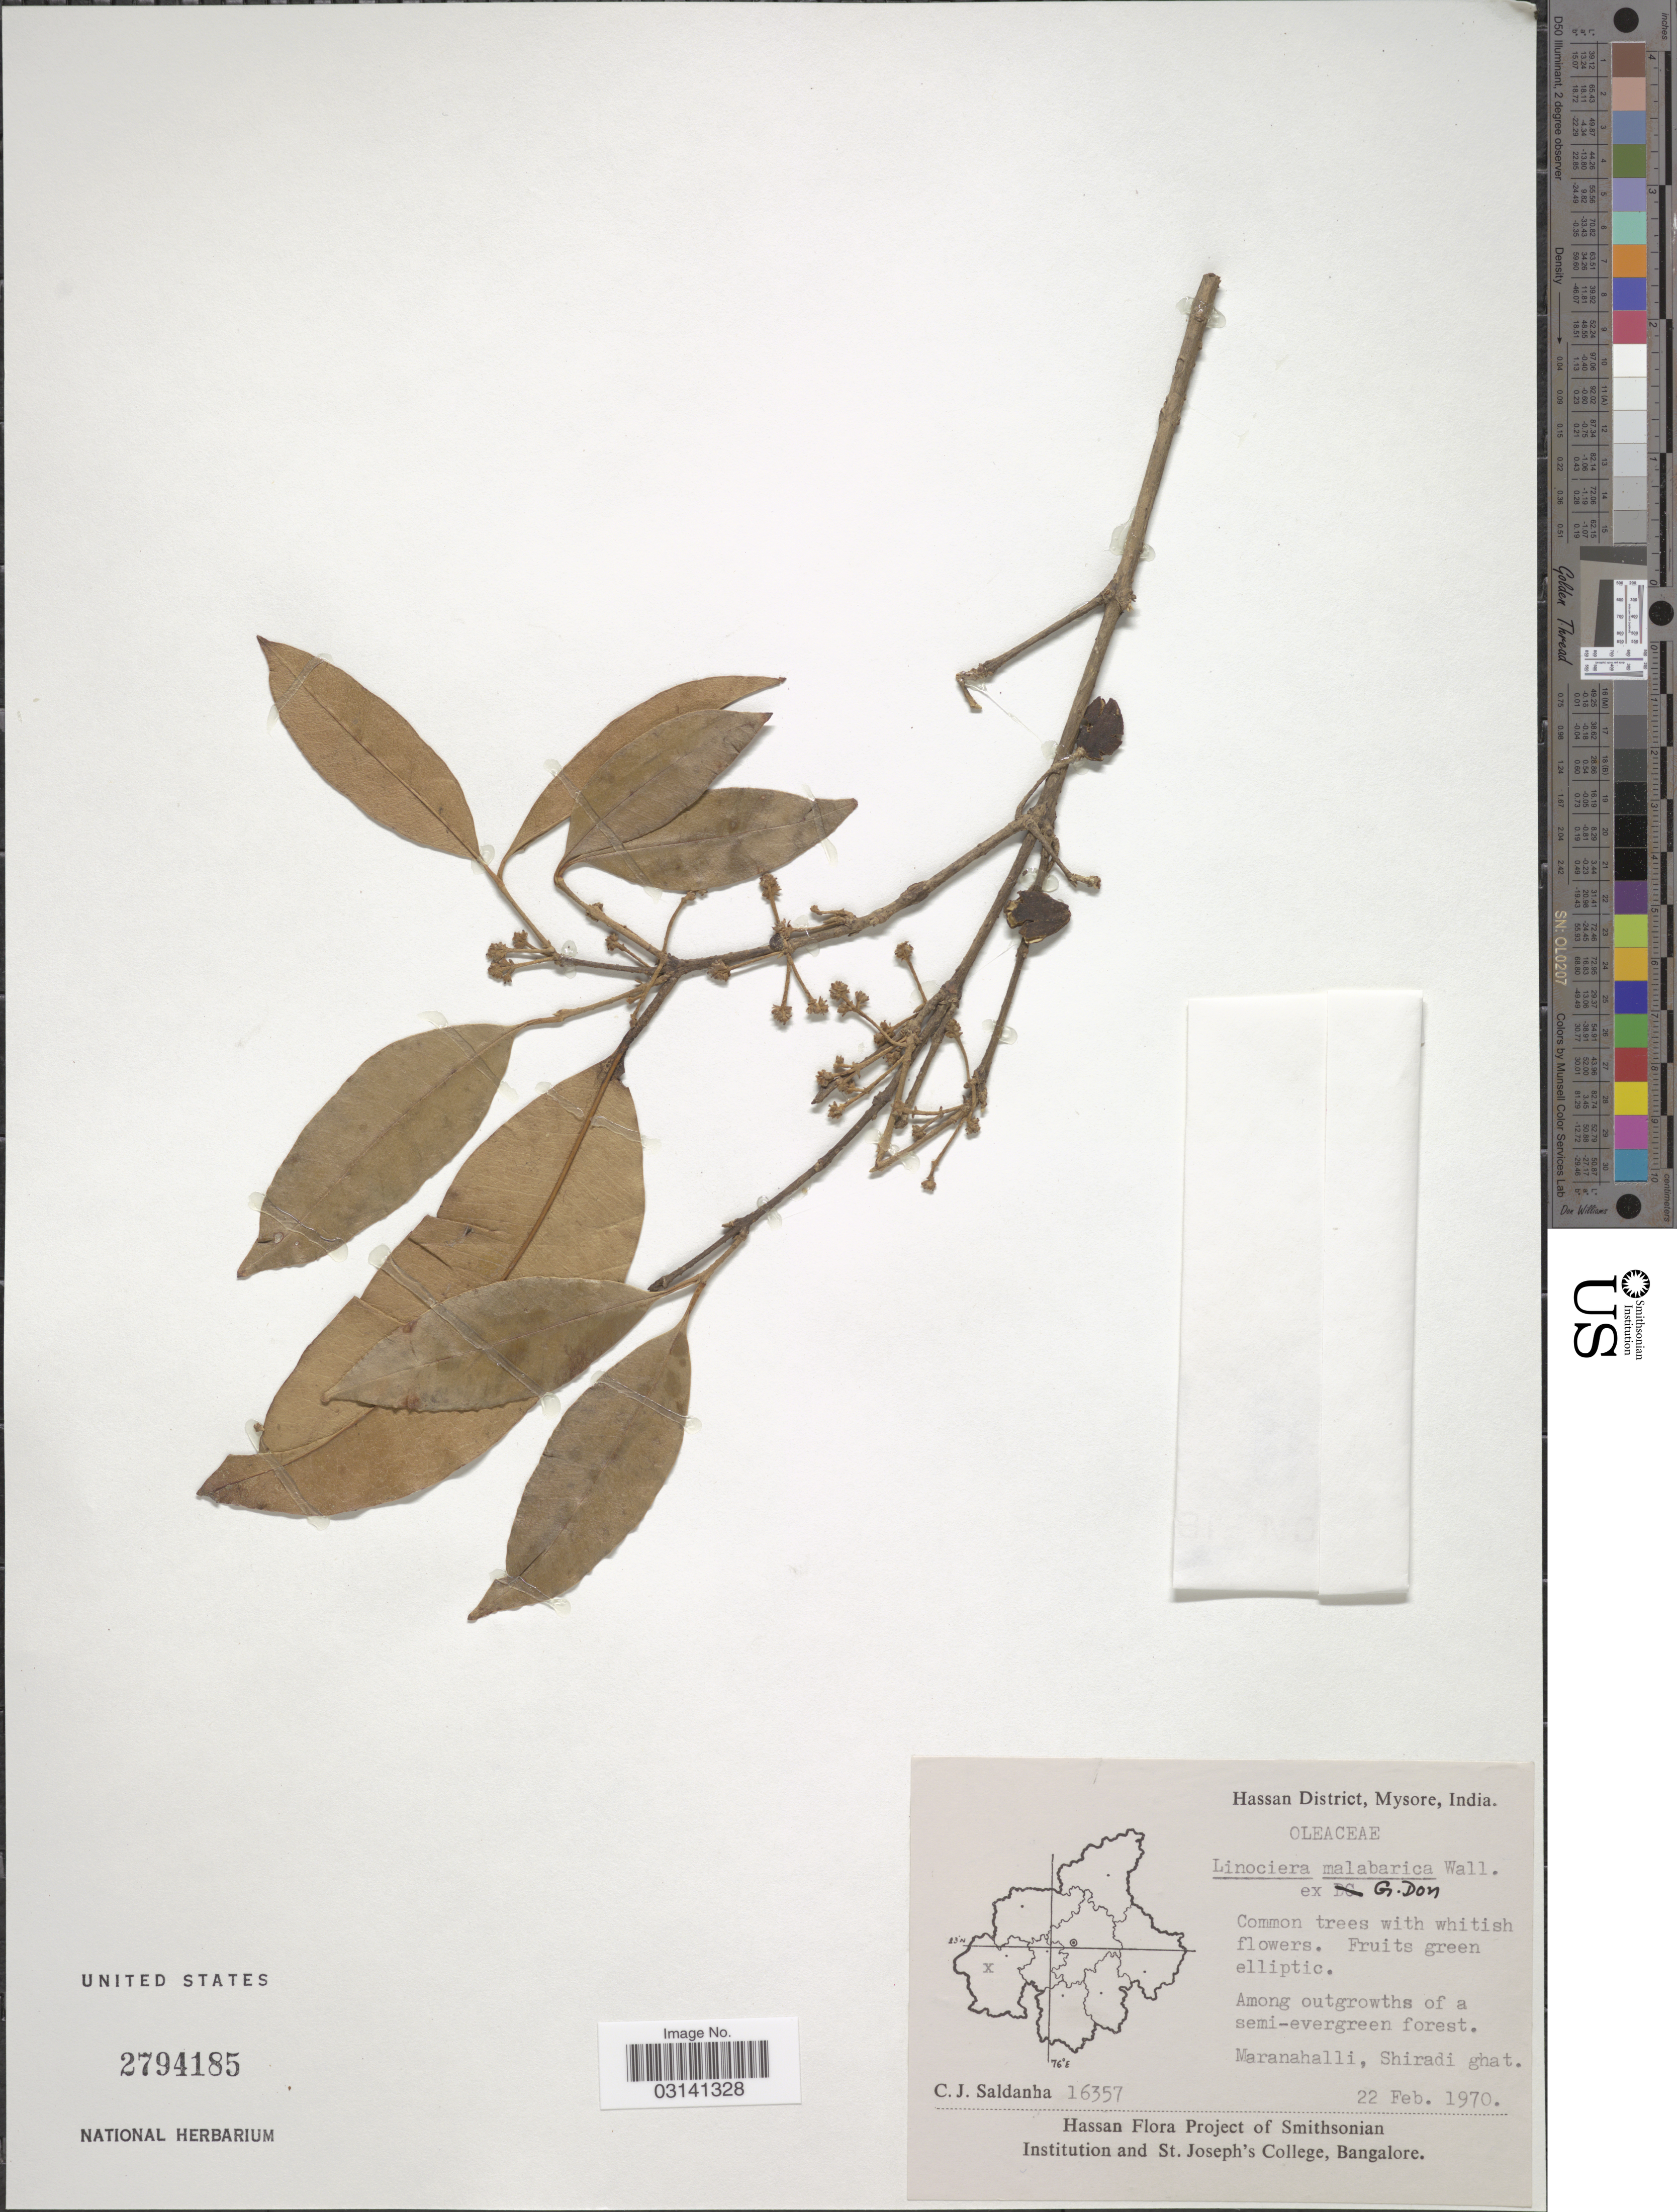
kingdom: Plantae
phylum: Tracheophyta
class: Magnoliopsida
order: Lamiales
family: Oleaceae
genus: Chionanthus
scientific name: Chionanthus mala-elengi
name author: (Dennst.) P.S. Green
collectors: C. J. Saldanha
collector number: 16357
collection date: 1970-02-22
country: India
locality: Hassan District, Mysore, Maranahalli, Shiradi ghat.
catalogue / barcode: US 2794185